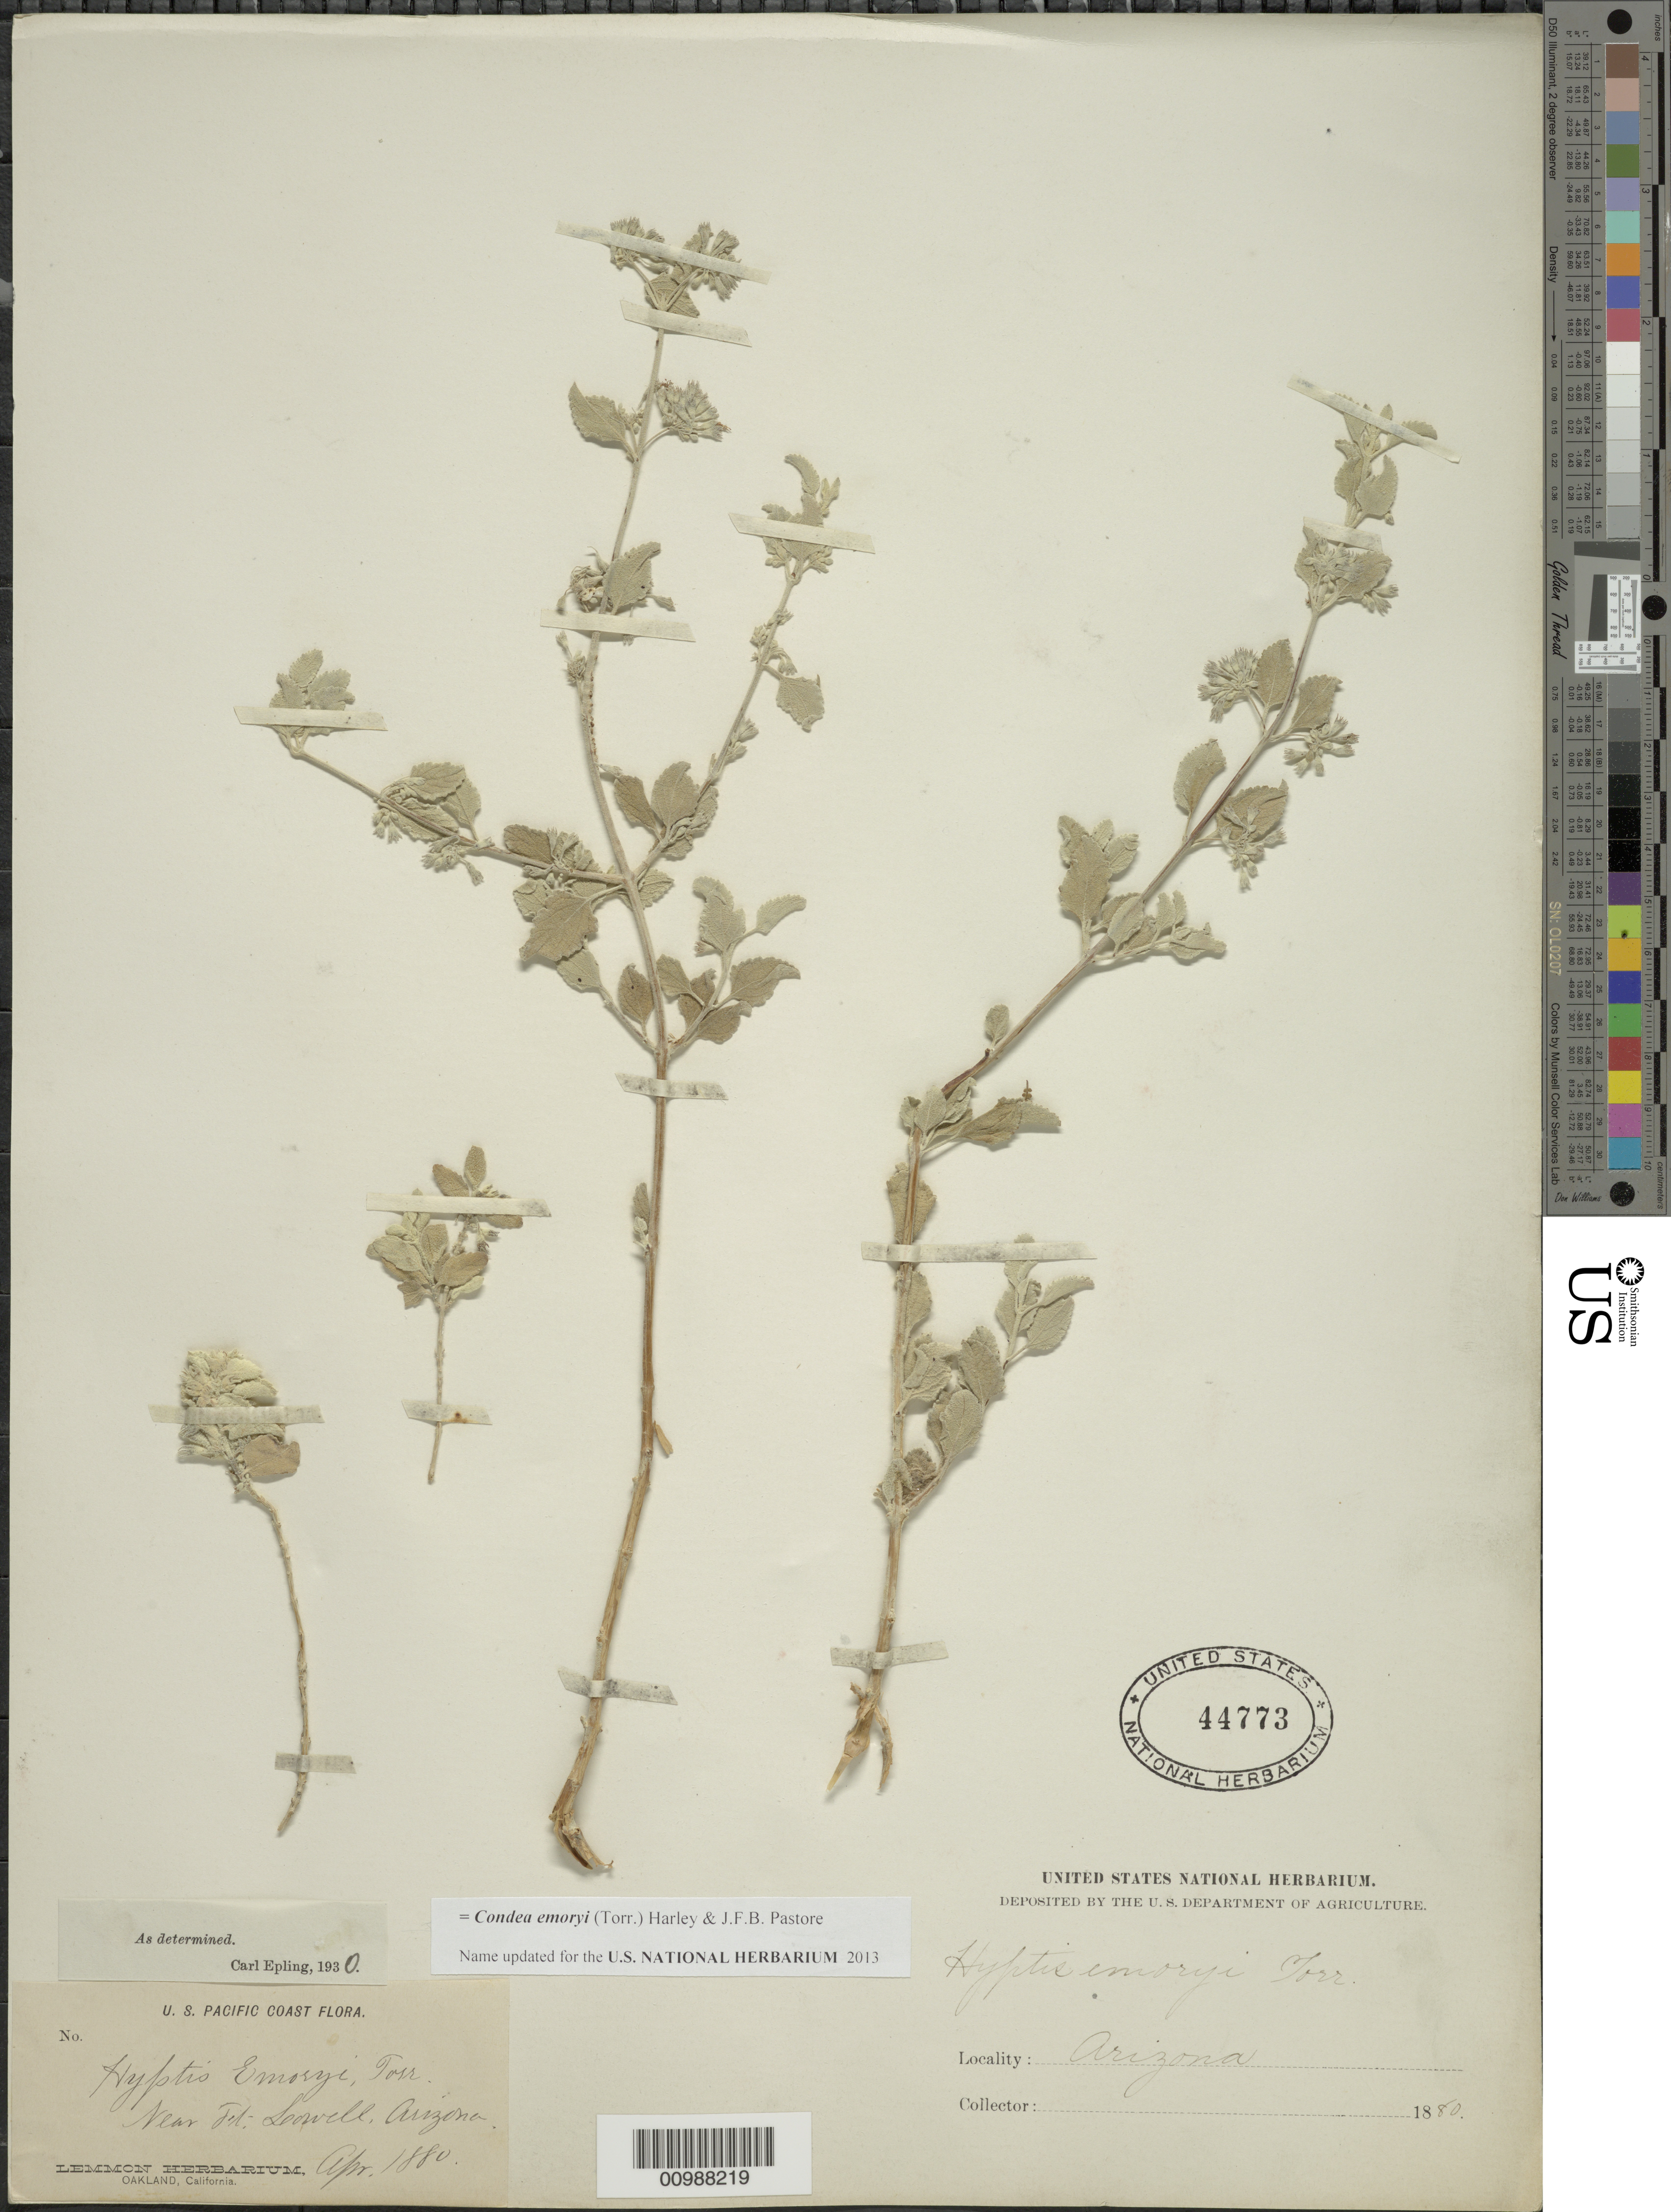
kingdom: Plantae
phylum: Tracheophyta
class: Magnoliopsida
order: Lamiales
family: Lamiaceae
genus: Condea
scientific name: Condea emoryi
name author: (Torr.) Harley & J.F.B. Pastore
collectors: J. G. Lemmon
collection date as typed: Apr 1880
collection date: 1880-04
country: United States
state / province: Arizona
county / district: Pima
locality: Near Fort Lowell.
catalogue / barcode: US 44773